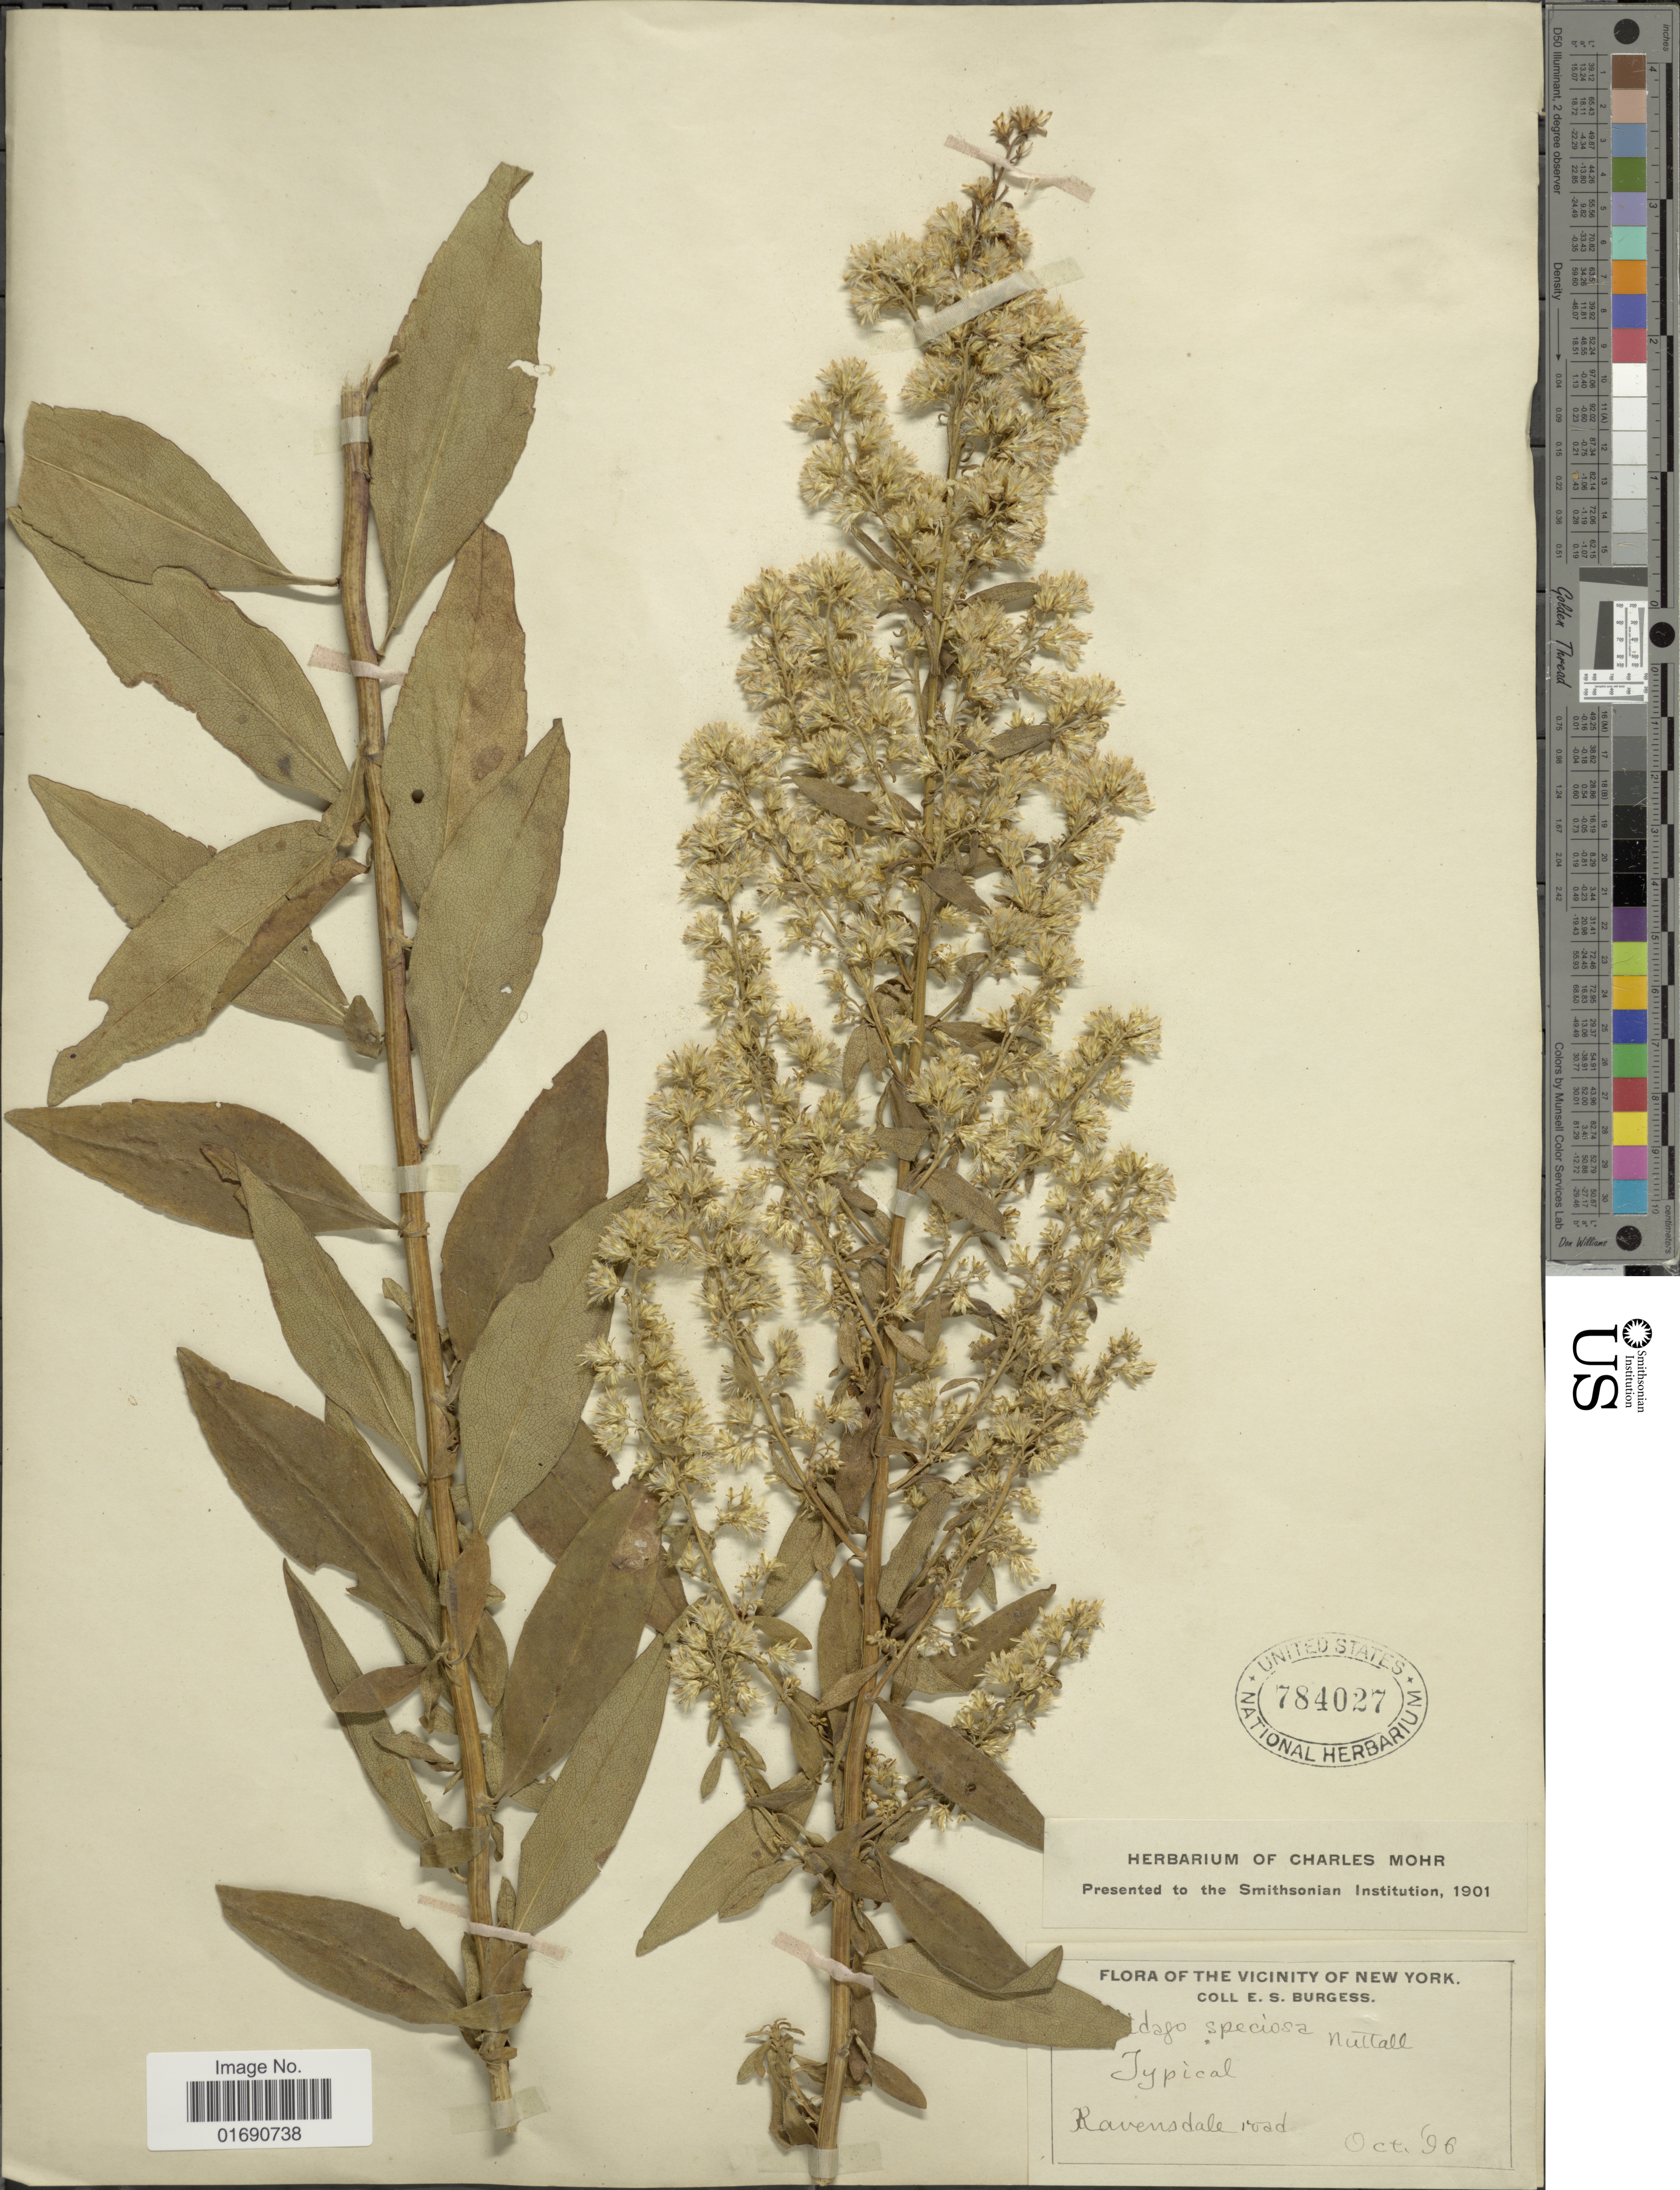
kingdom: Plantae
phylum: Tracheophyta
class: Magnoliopsida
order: Asterales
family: Asteraceae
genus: Solidago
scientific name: Solidago speciosa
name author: Nutt.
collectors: E. Burgess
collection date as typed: Transcribed d/m/y: /10/96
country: United States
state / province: New York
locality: The Vicinity of New York, Ravensdale road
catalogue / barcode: US 784027